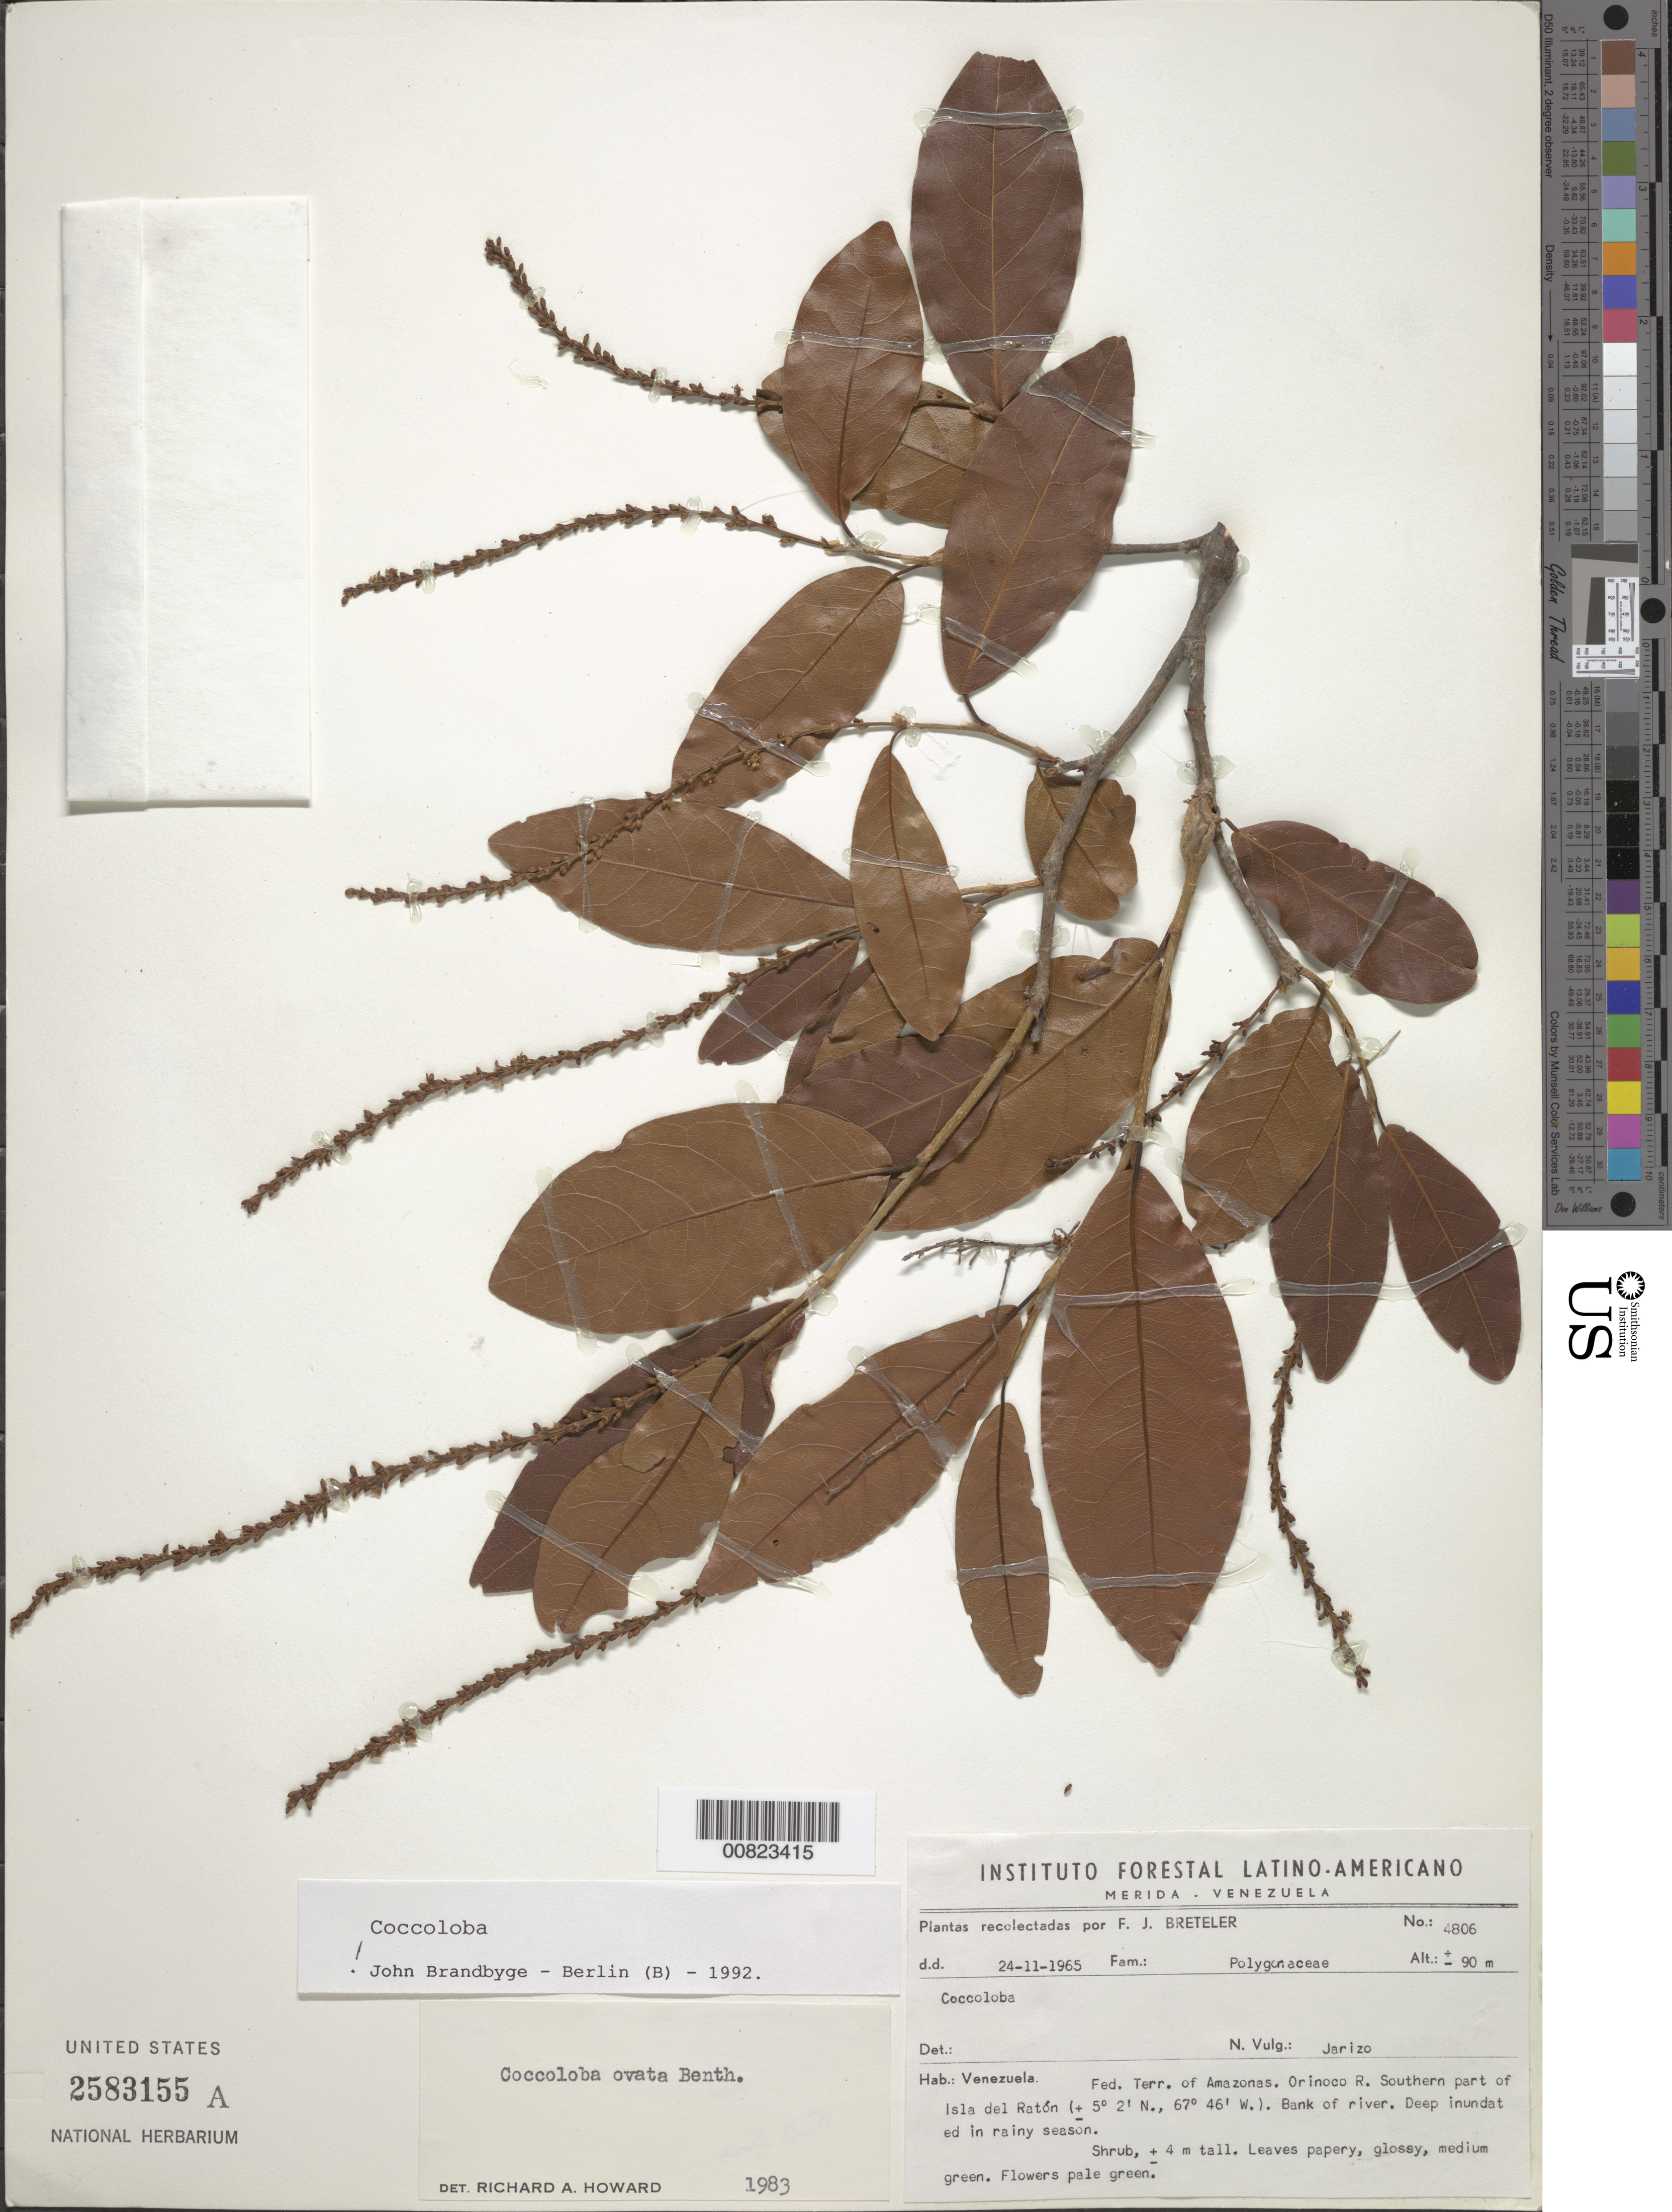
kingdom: Plantae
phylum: Tracheophyta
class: Magnoliopsida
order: Caryophyllales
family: Polygonaceae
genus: Coccoloba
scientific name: Coccoloba ovata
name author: Benth.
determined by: Brandbyge, J.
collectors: F. J. Breteler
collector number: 4806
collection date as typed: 24-Nov-65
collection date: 1965-11-24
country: Venezuela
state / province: Amazonas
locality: Orinoco R., southern part of Isla del Ratón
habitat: Riverbank, inundated in rainy season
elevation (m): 90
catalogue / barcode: US 2583155A